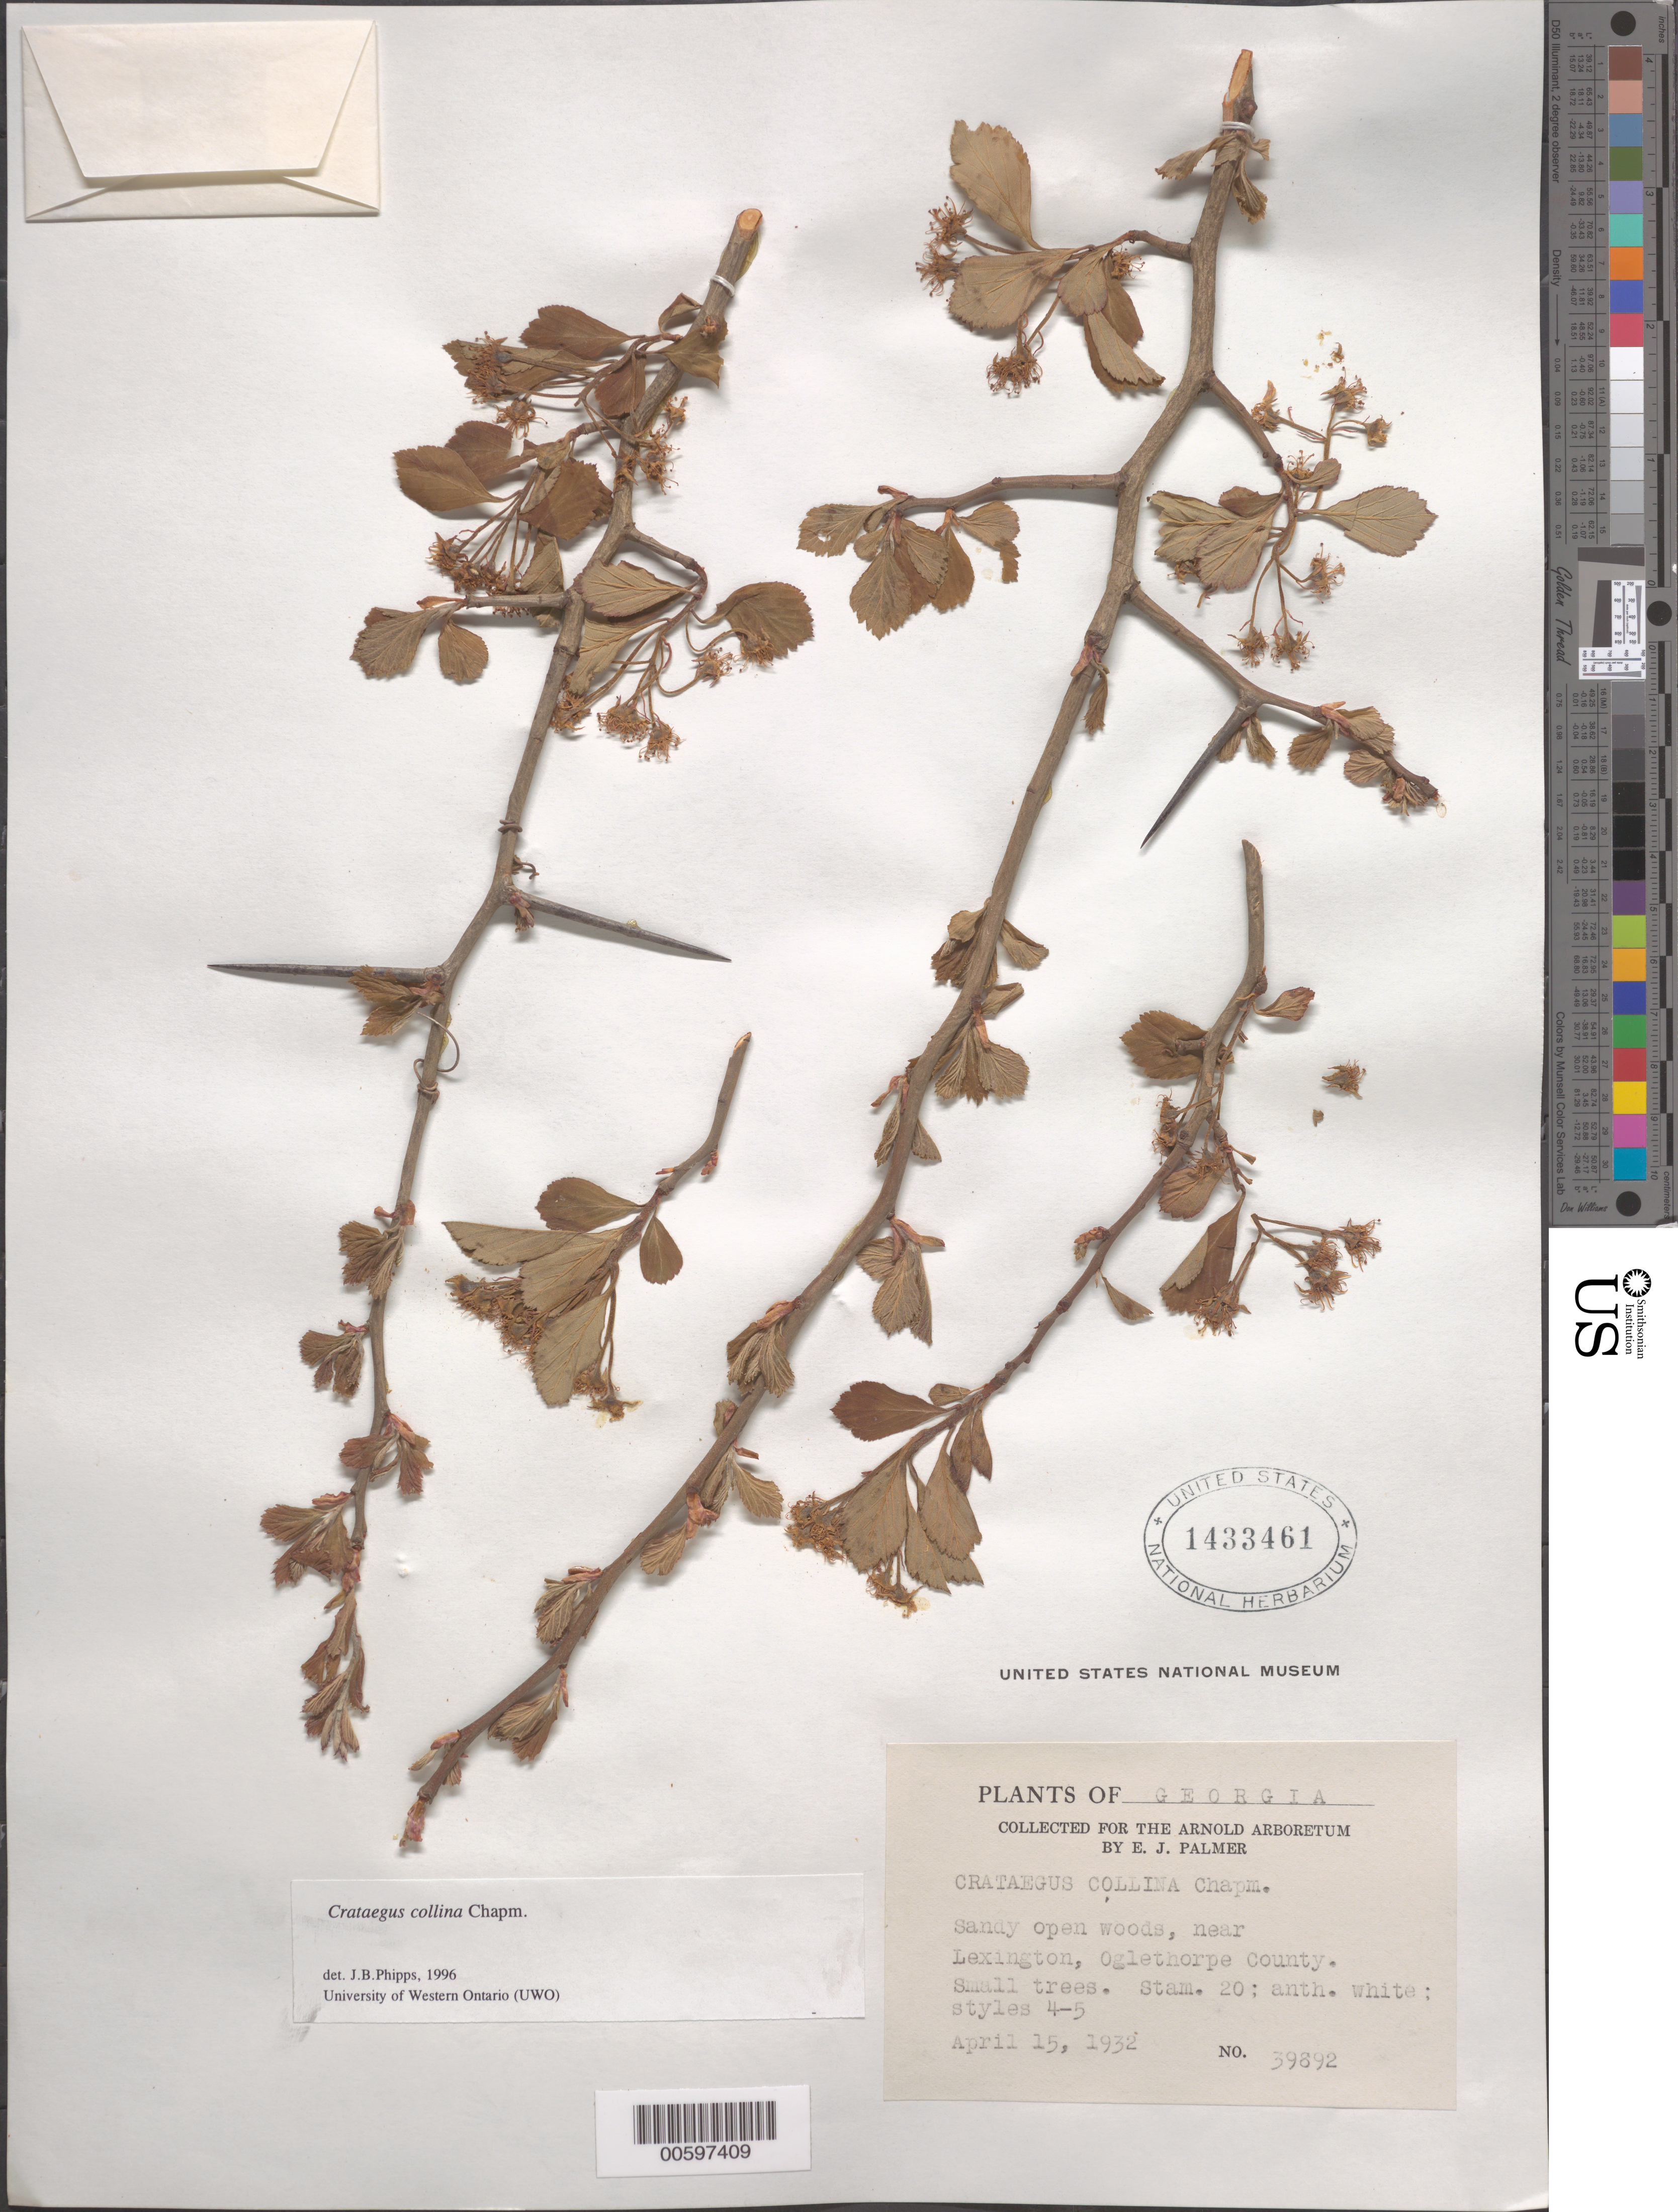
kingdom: Plantae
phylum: Tracheophyta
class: Magnoliopsida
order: Rosales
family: Rosaceae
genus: Crataegus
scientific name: Crataegus collina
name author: Chapm.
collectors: E. J. Palmer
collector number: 39892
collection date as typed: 15 Apr 1932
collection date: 1932-04-15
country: United States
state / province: Georgia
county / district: Oglethorpe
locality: near Lexington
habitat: Sandy open woods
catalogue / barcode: US 1433461